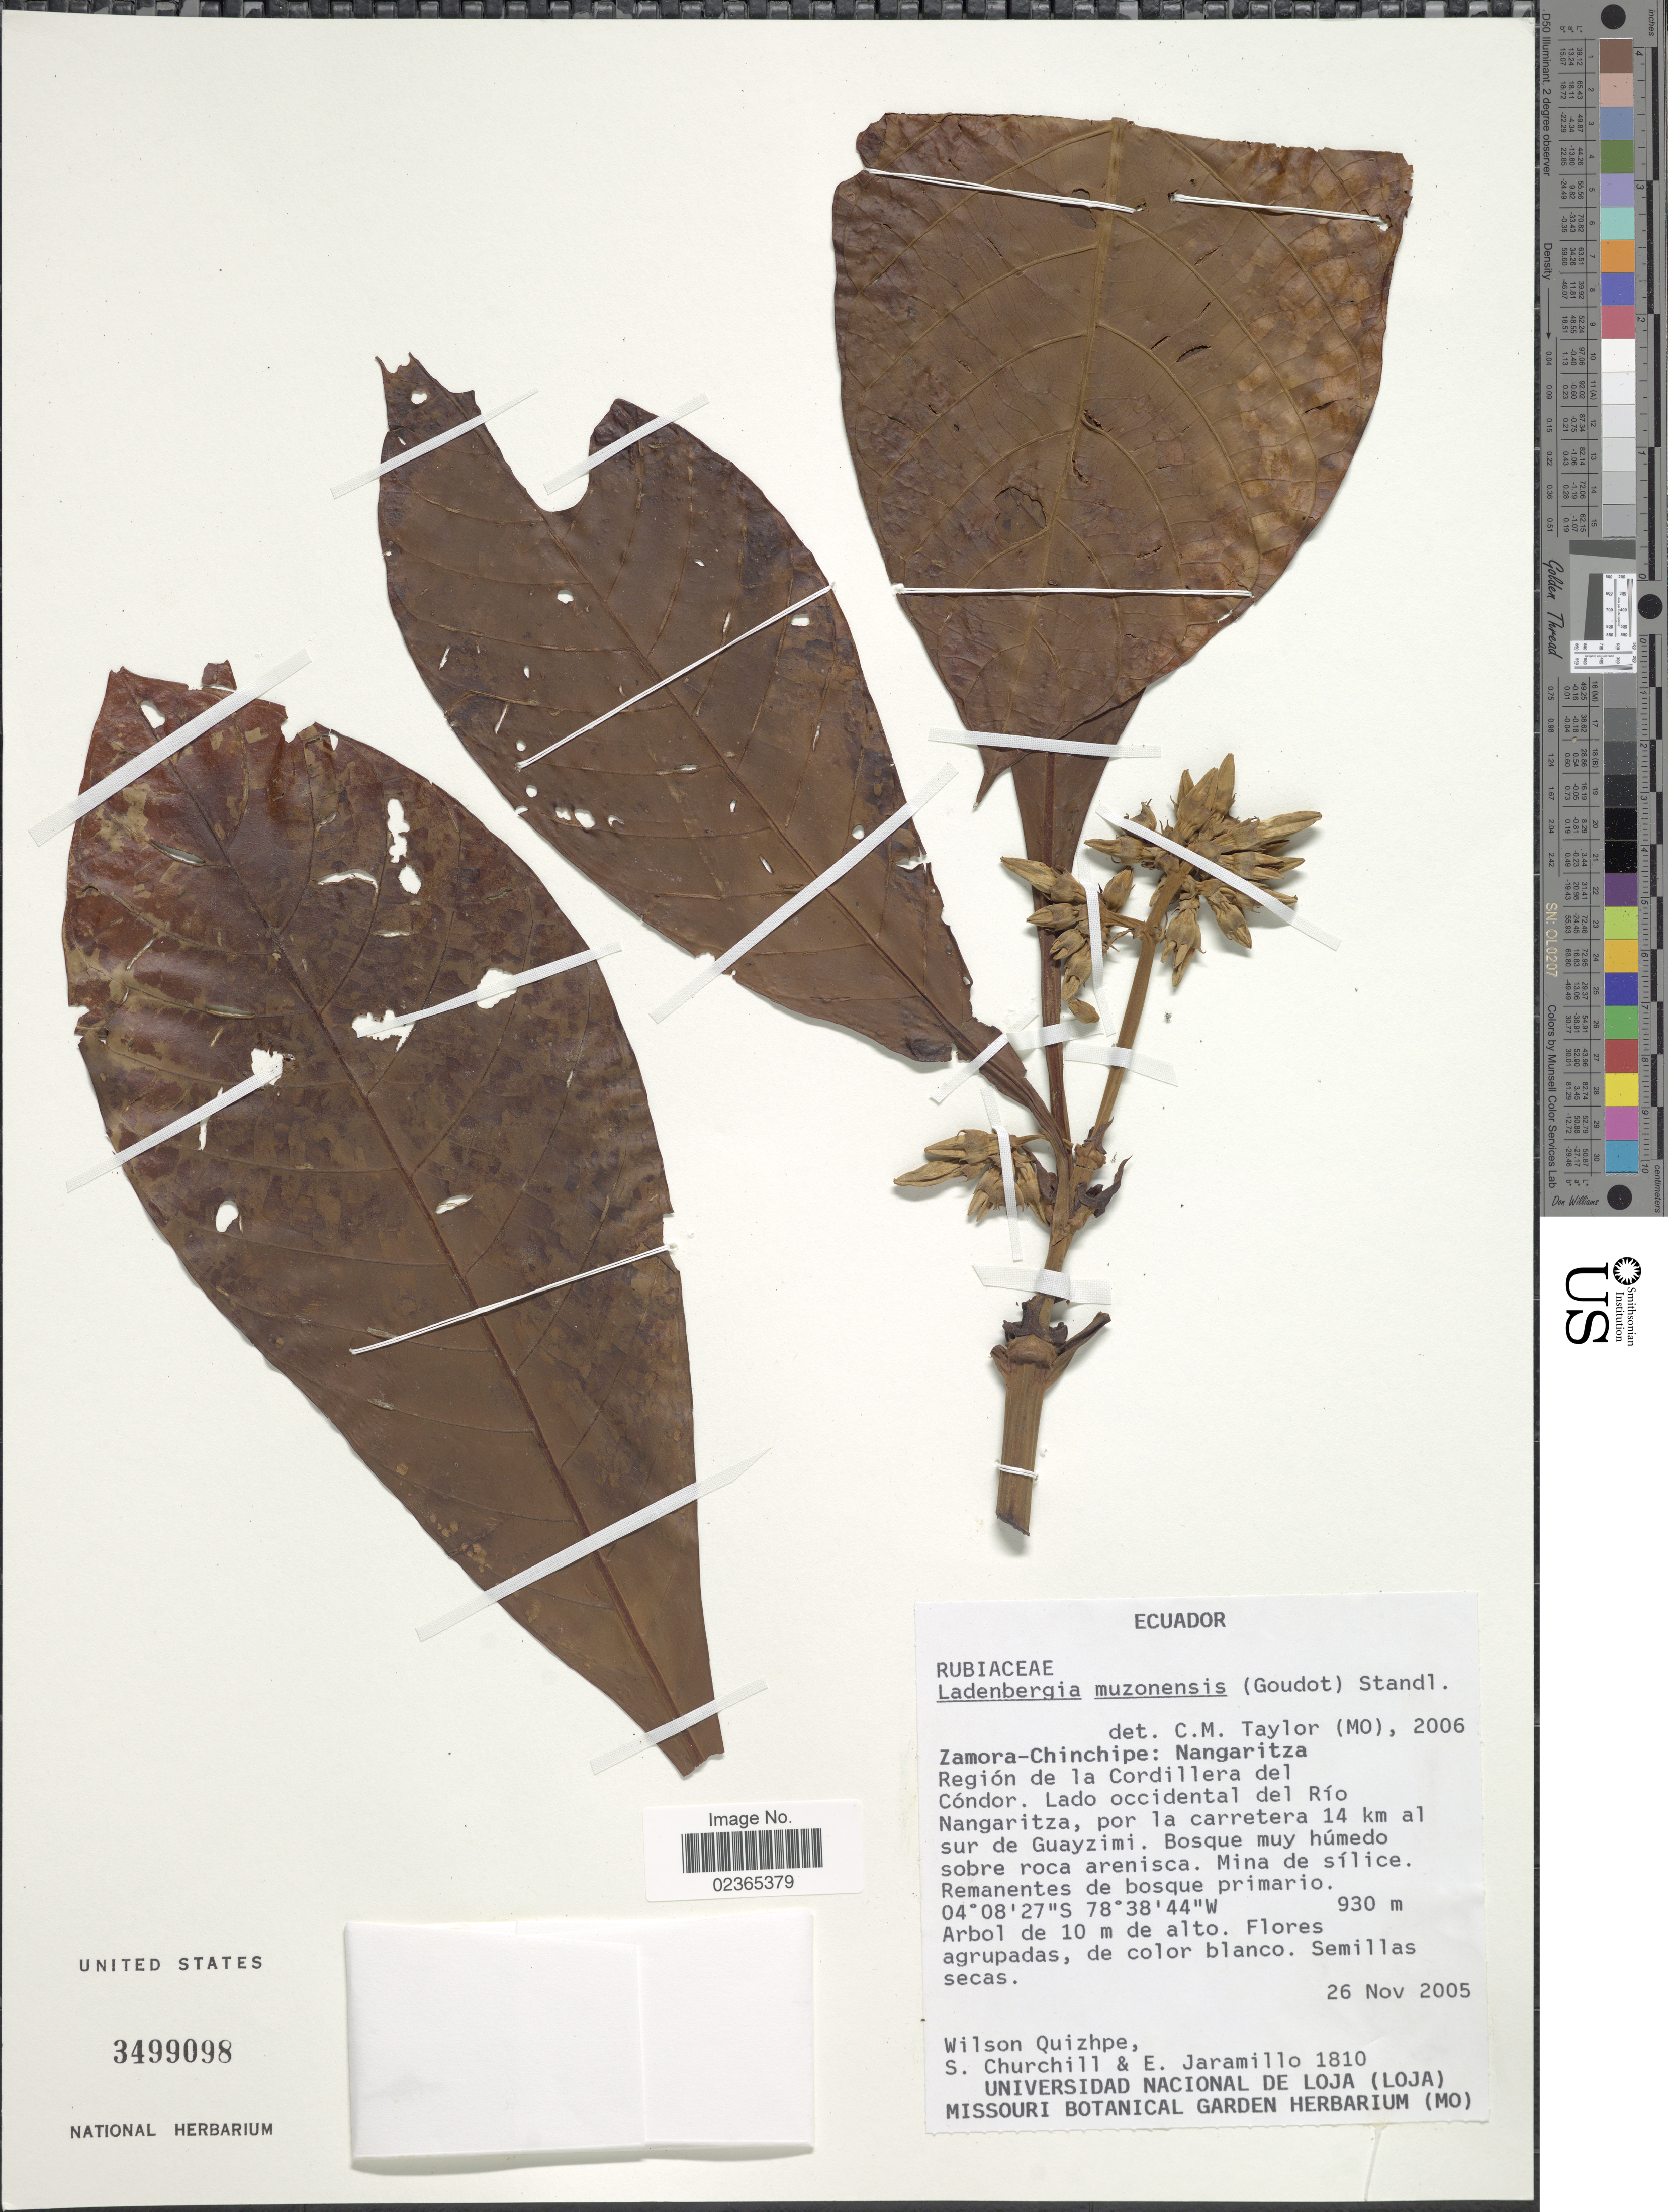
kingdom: Plantae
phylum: Tracheophyta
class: Magnoliopsida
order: Gentianales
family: Rubiaceae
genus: Ladenbergia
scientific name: Ladenbergia muzonensis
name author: (Goudot) Standl.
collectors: W. Quizhpe, S. Churchill & E. Jaramillo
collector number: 1810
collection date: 2005-11-26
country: Ecuador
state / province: Zamora-Chinchipe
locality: Nangaritza Region de la Cordillera del Condor. Lado occidental del Rio Nangaritza, por la carretera 14 km al sur de Guayzimi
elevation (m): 930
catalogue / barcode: US 3499098